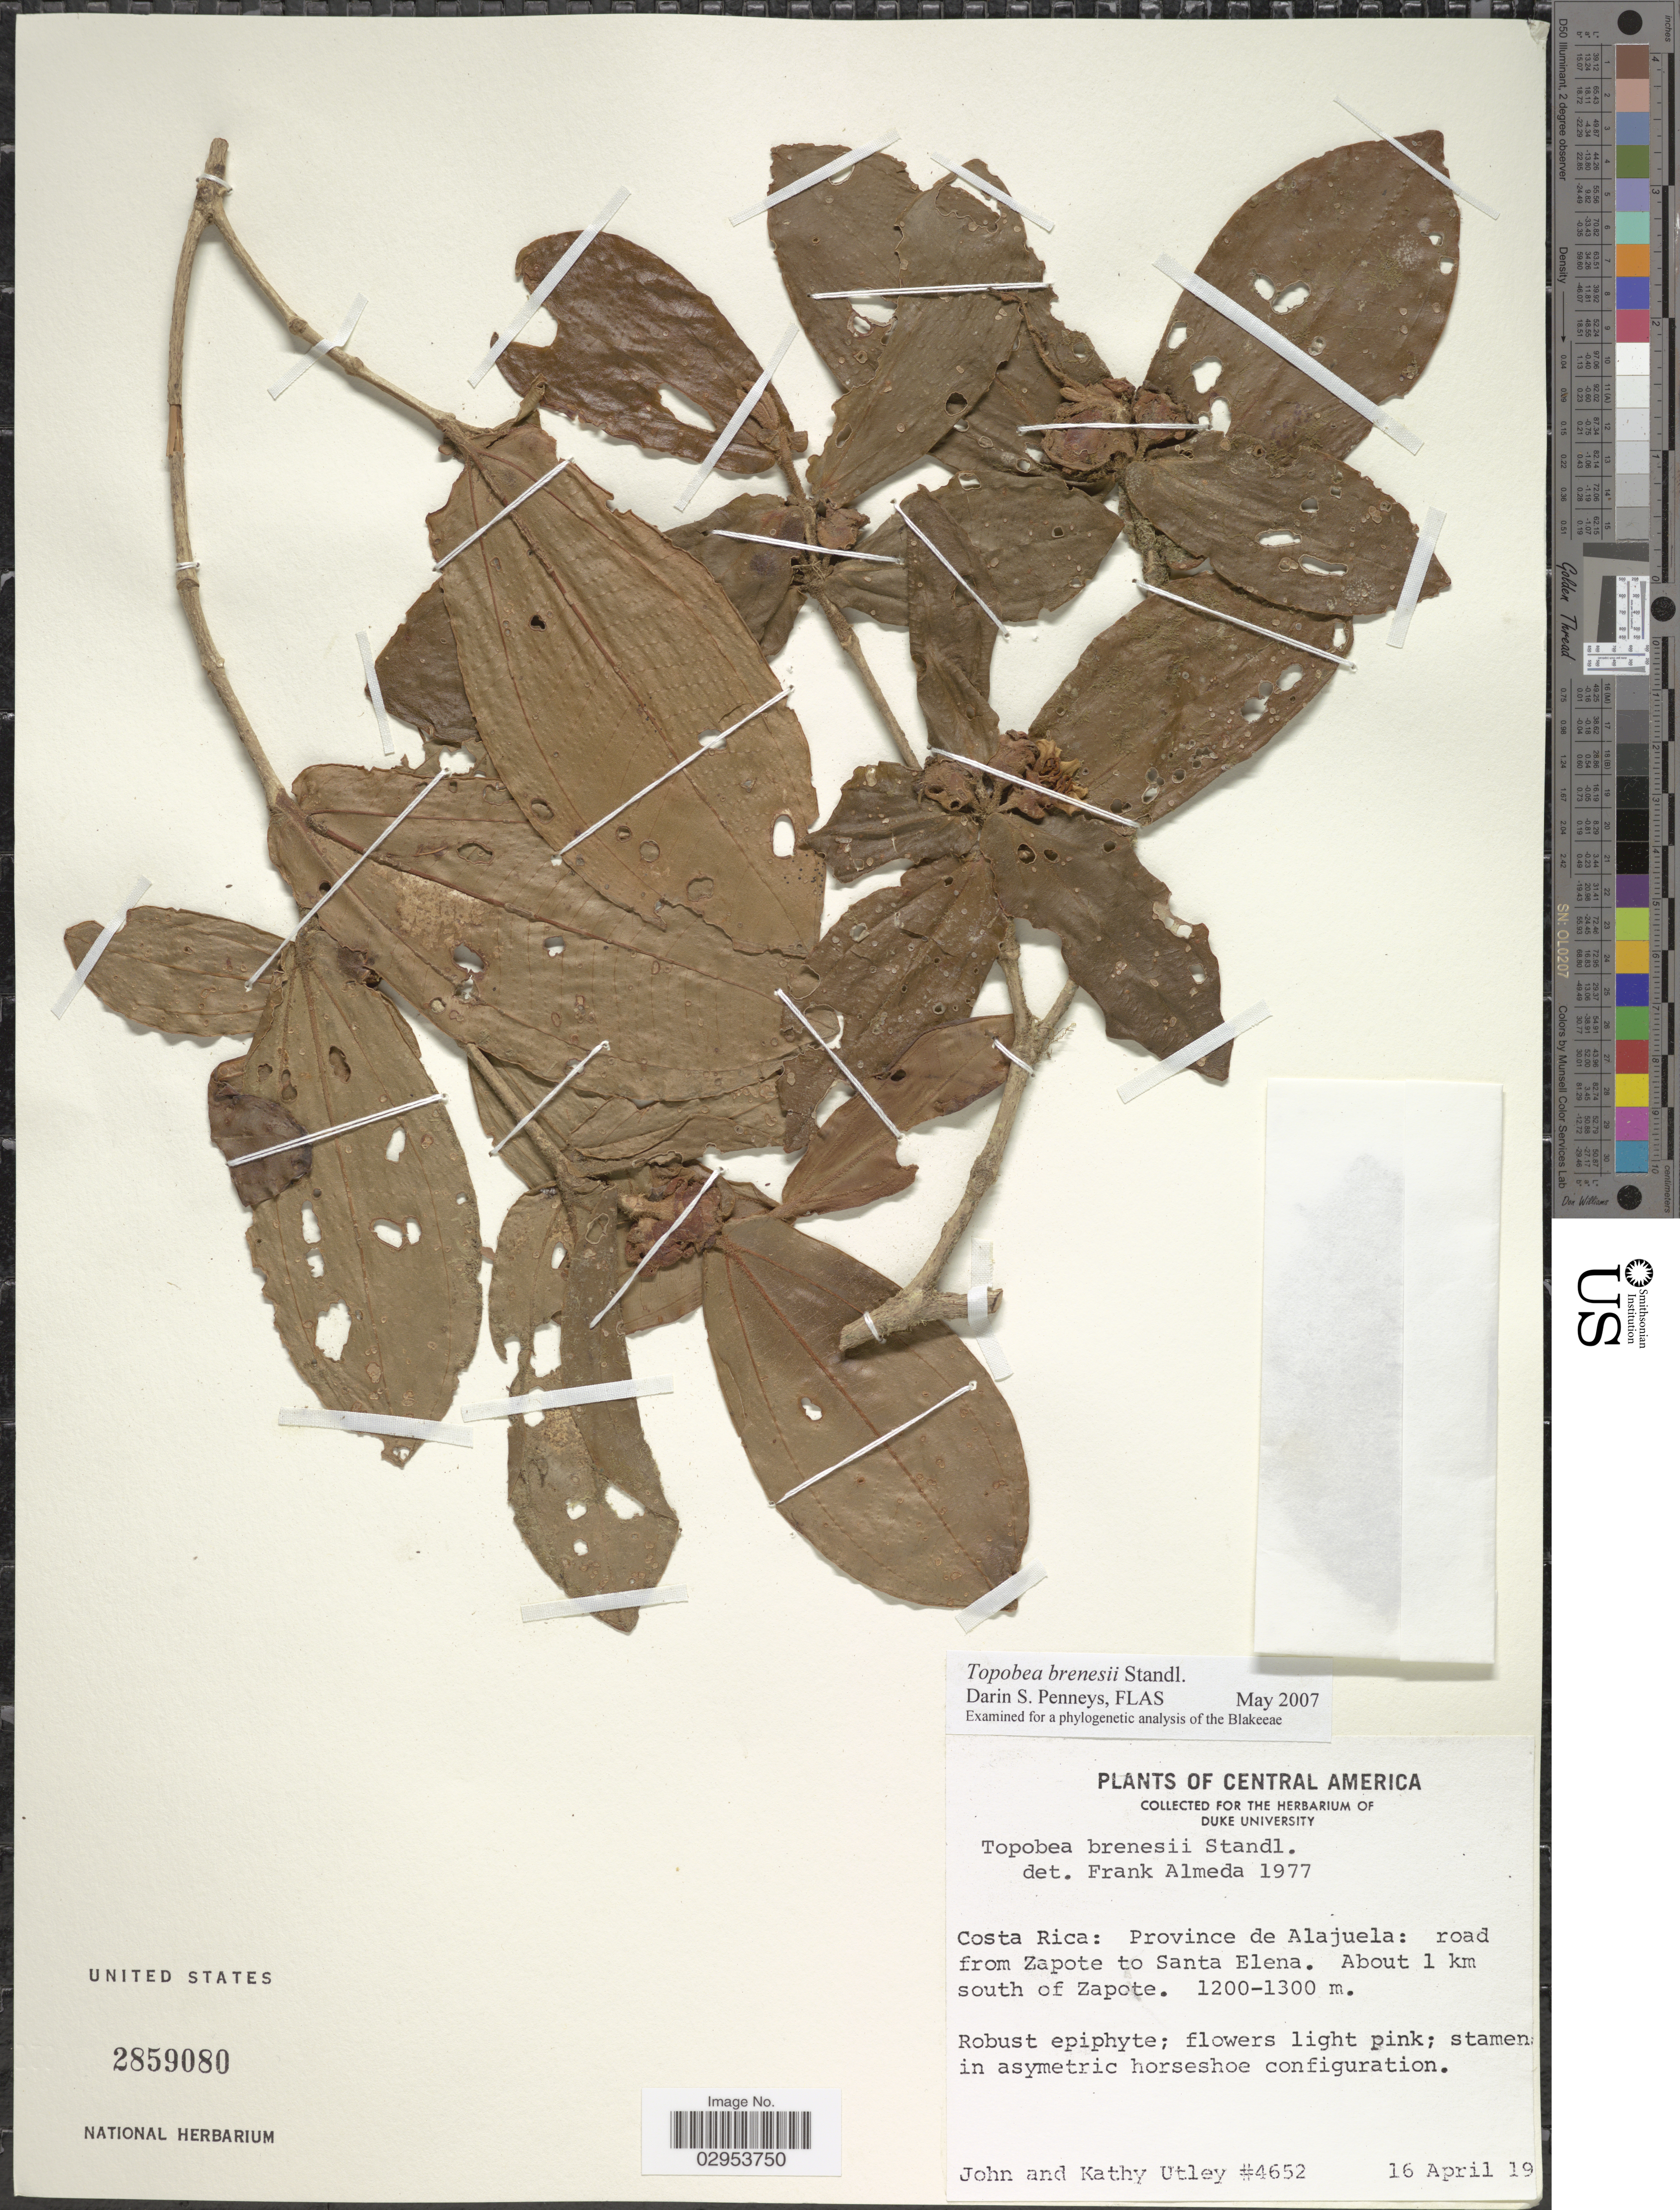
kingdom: Plantae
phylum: Tracheophyta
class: Magnoliopsida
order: Myrtales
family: Melastomataceae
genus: Topobea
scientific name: Topobea brenesii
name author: Standl.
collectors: J. F. Utley & K. Burt-Utley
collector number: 4652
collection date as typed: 16 April 19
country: Costa Rica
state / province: Alajuela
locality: Road from Zapote to Santa Elena. About 1 km south of Zapote.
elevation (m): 1200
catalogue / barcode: US 2859080